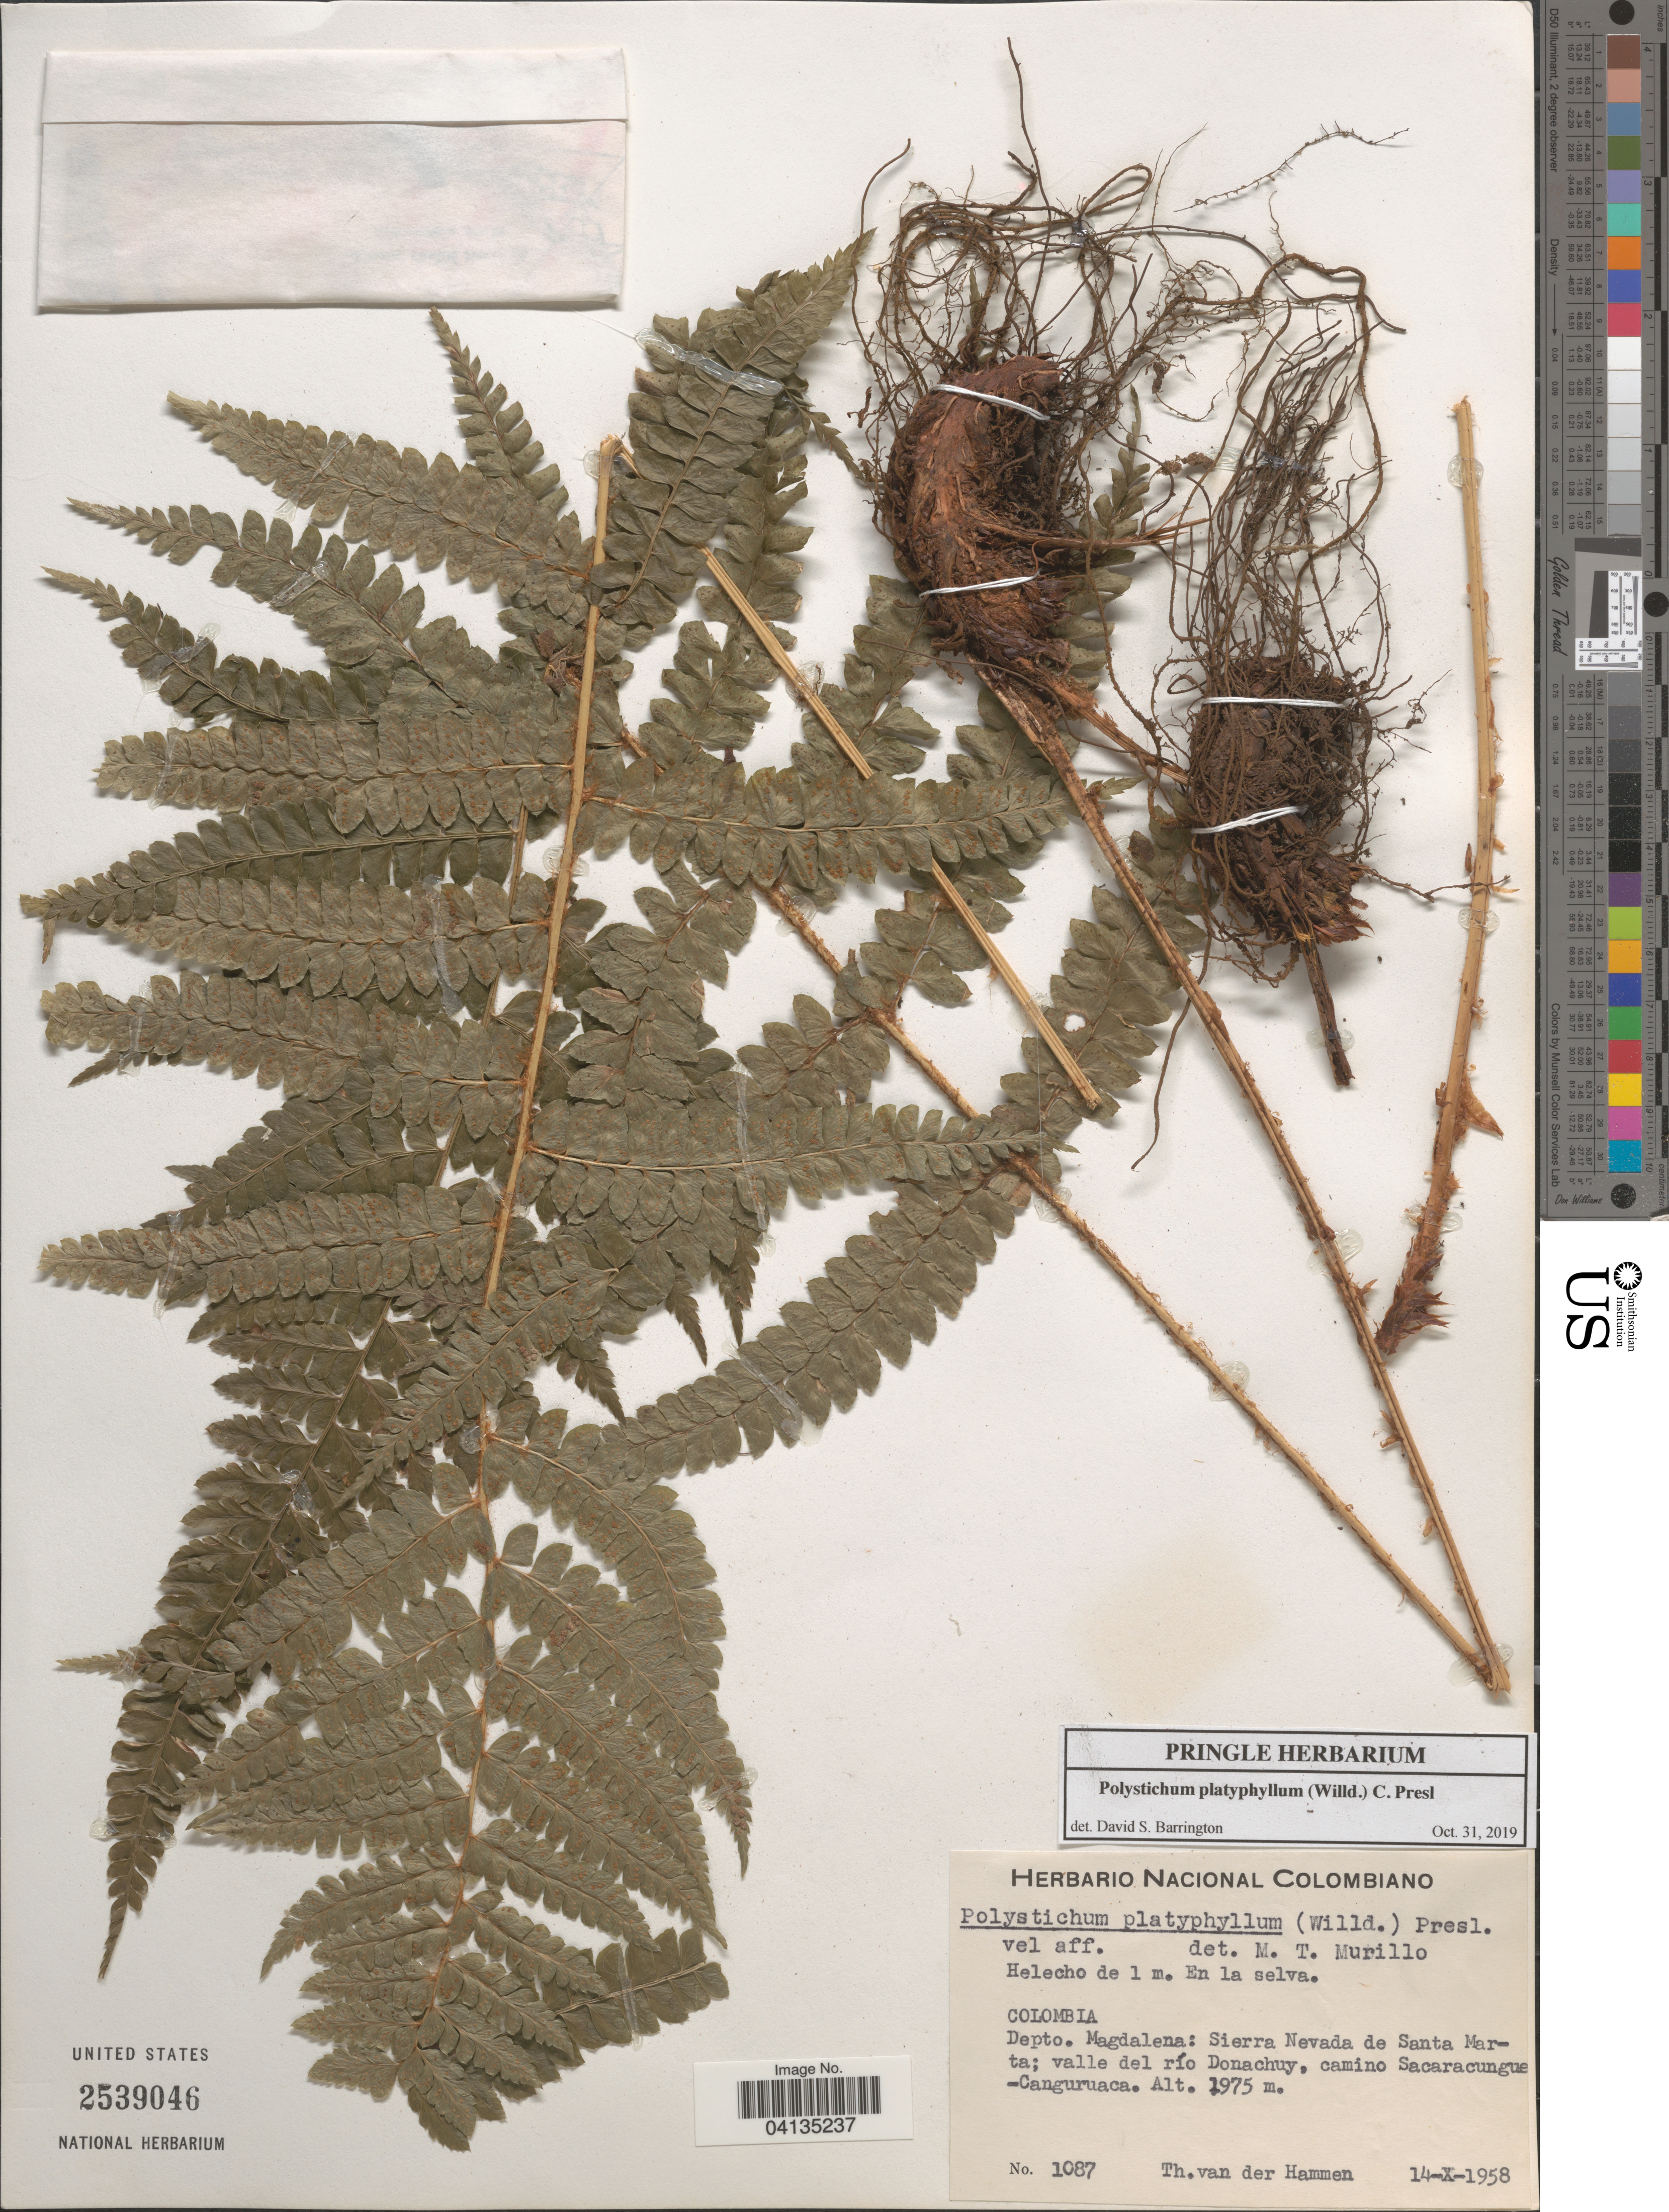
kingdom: Plantae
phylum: Tracheophyta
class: Polypodiopsida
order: Polypodiales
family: Dryopteridaceae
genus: Polystichum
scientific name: Polystichum platyphyllum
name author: (Willd.) C. Presl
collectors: T. Van der Hammen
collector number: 1087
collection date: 1958-10-14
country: Colombia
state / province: Magdalena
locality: Depto. Magdalena: Sierra Nevada de Santa Marta; valle del río Donachuy, camino Sacaracungue-Canguruaca.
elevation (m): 1975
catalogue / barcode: US 2539046